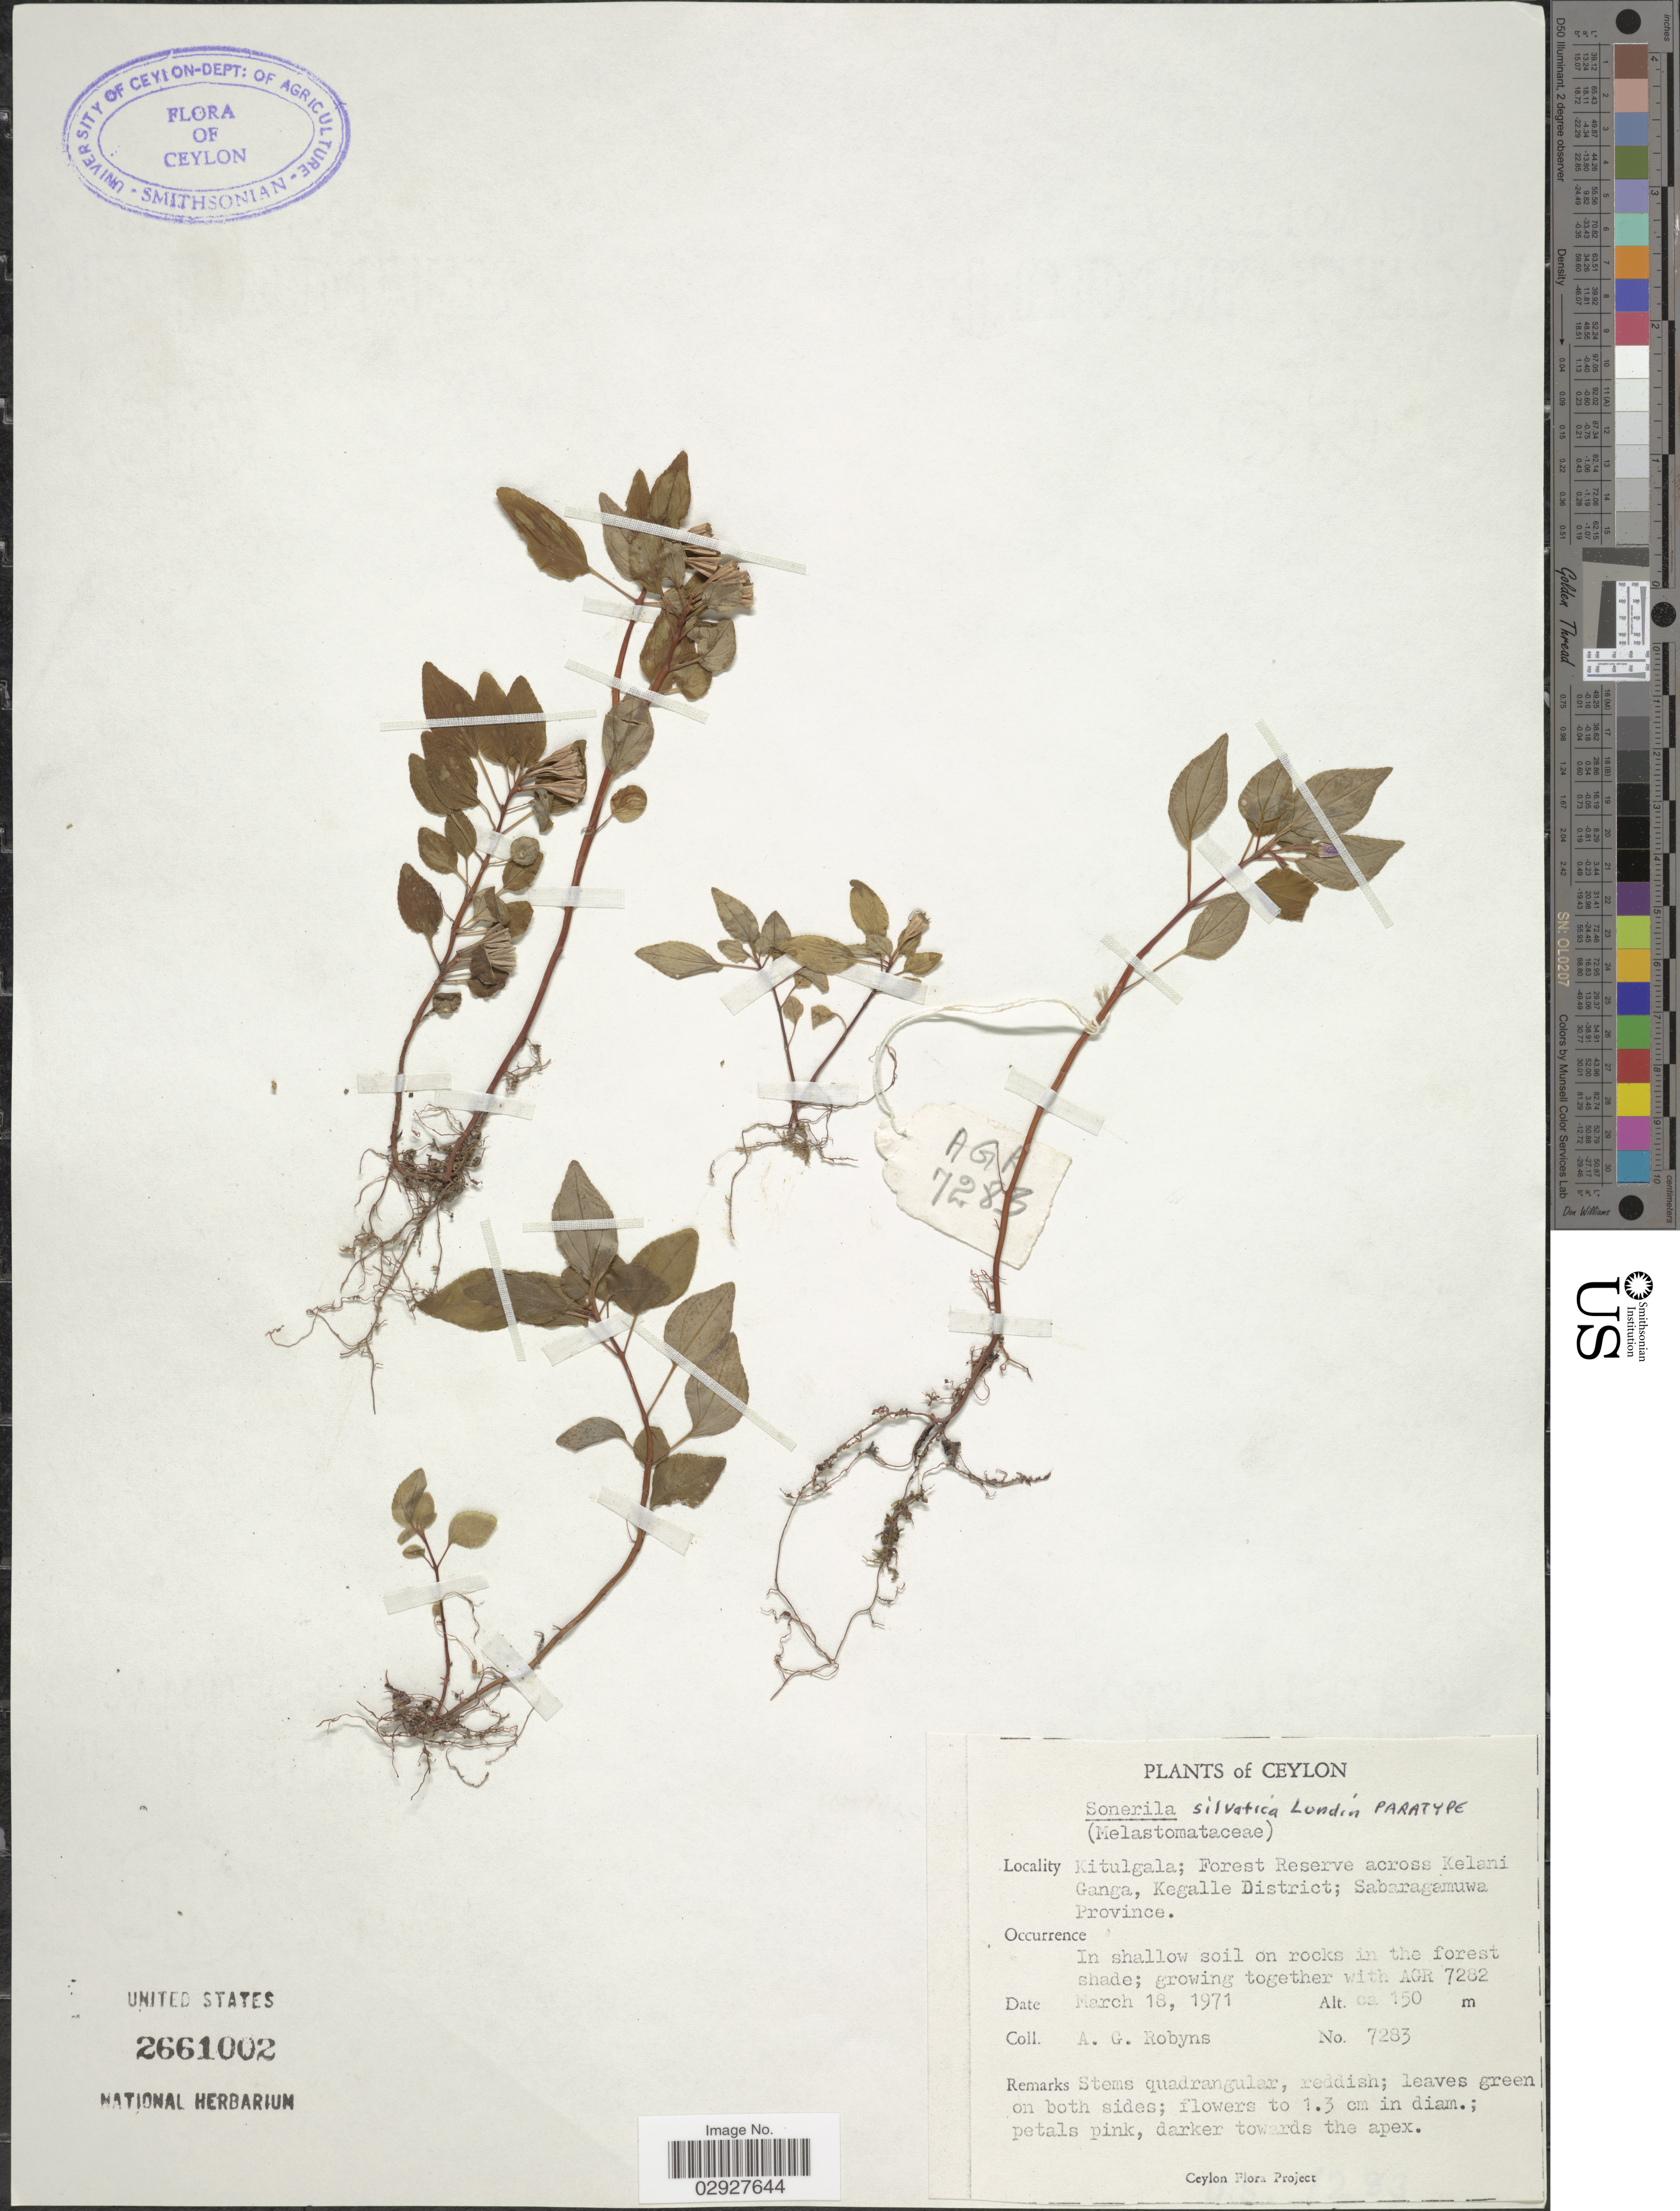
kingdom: Plantae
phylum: Tracheophyta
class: Magnoliopsida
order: Myrtales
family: Melastomataceae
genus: Sonerila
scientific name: Sonerila silvatica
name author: Lundin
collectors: A. Robyns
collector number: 7283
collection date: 1971-03-18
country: Sri Lanka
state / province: Sabaragamuwa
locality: Ceylon. Kitulgala; Forest Reserve across Kelani Ganga, Kegalle District.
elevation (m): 150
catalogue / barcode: US 2661002